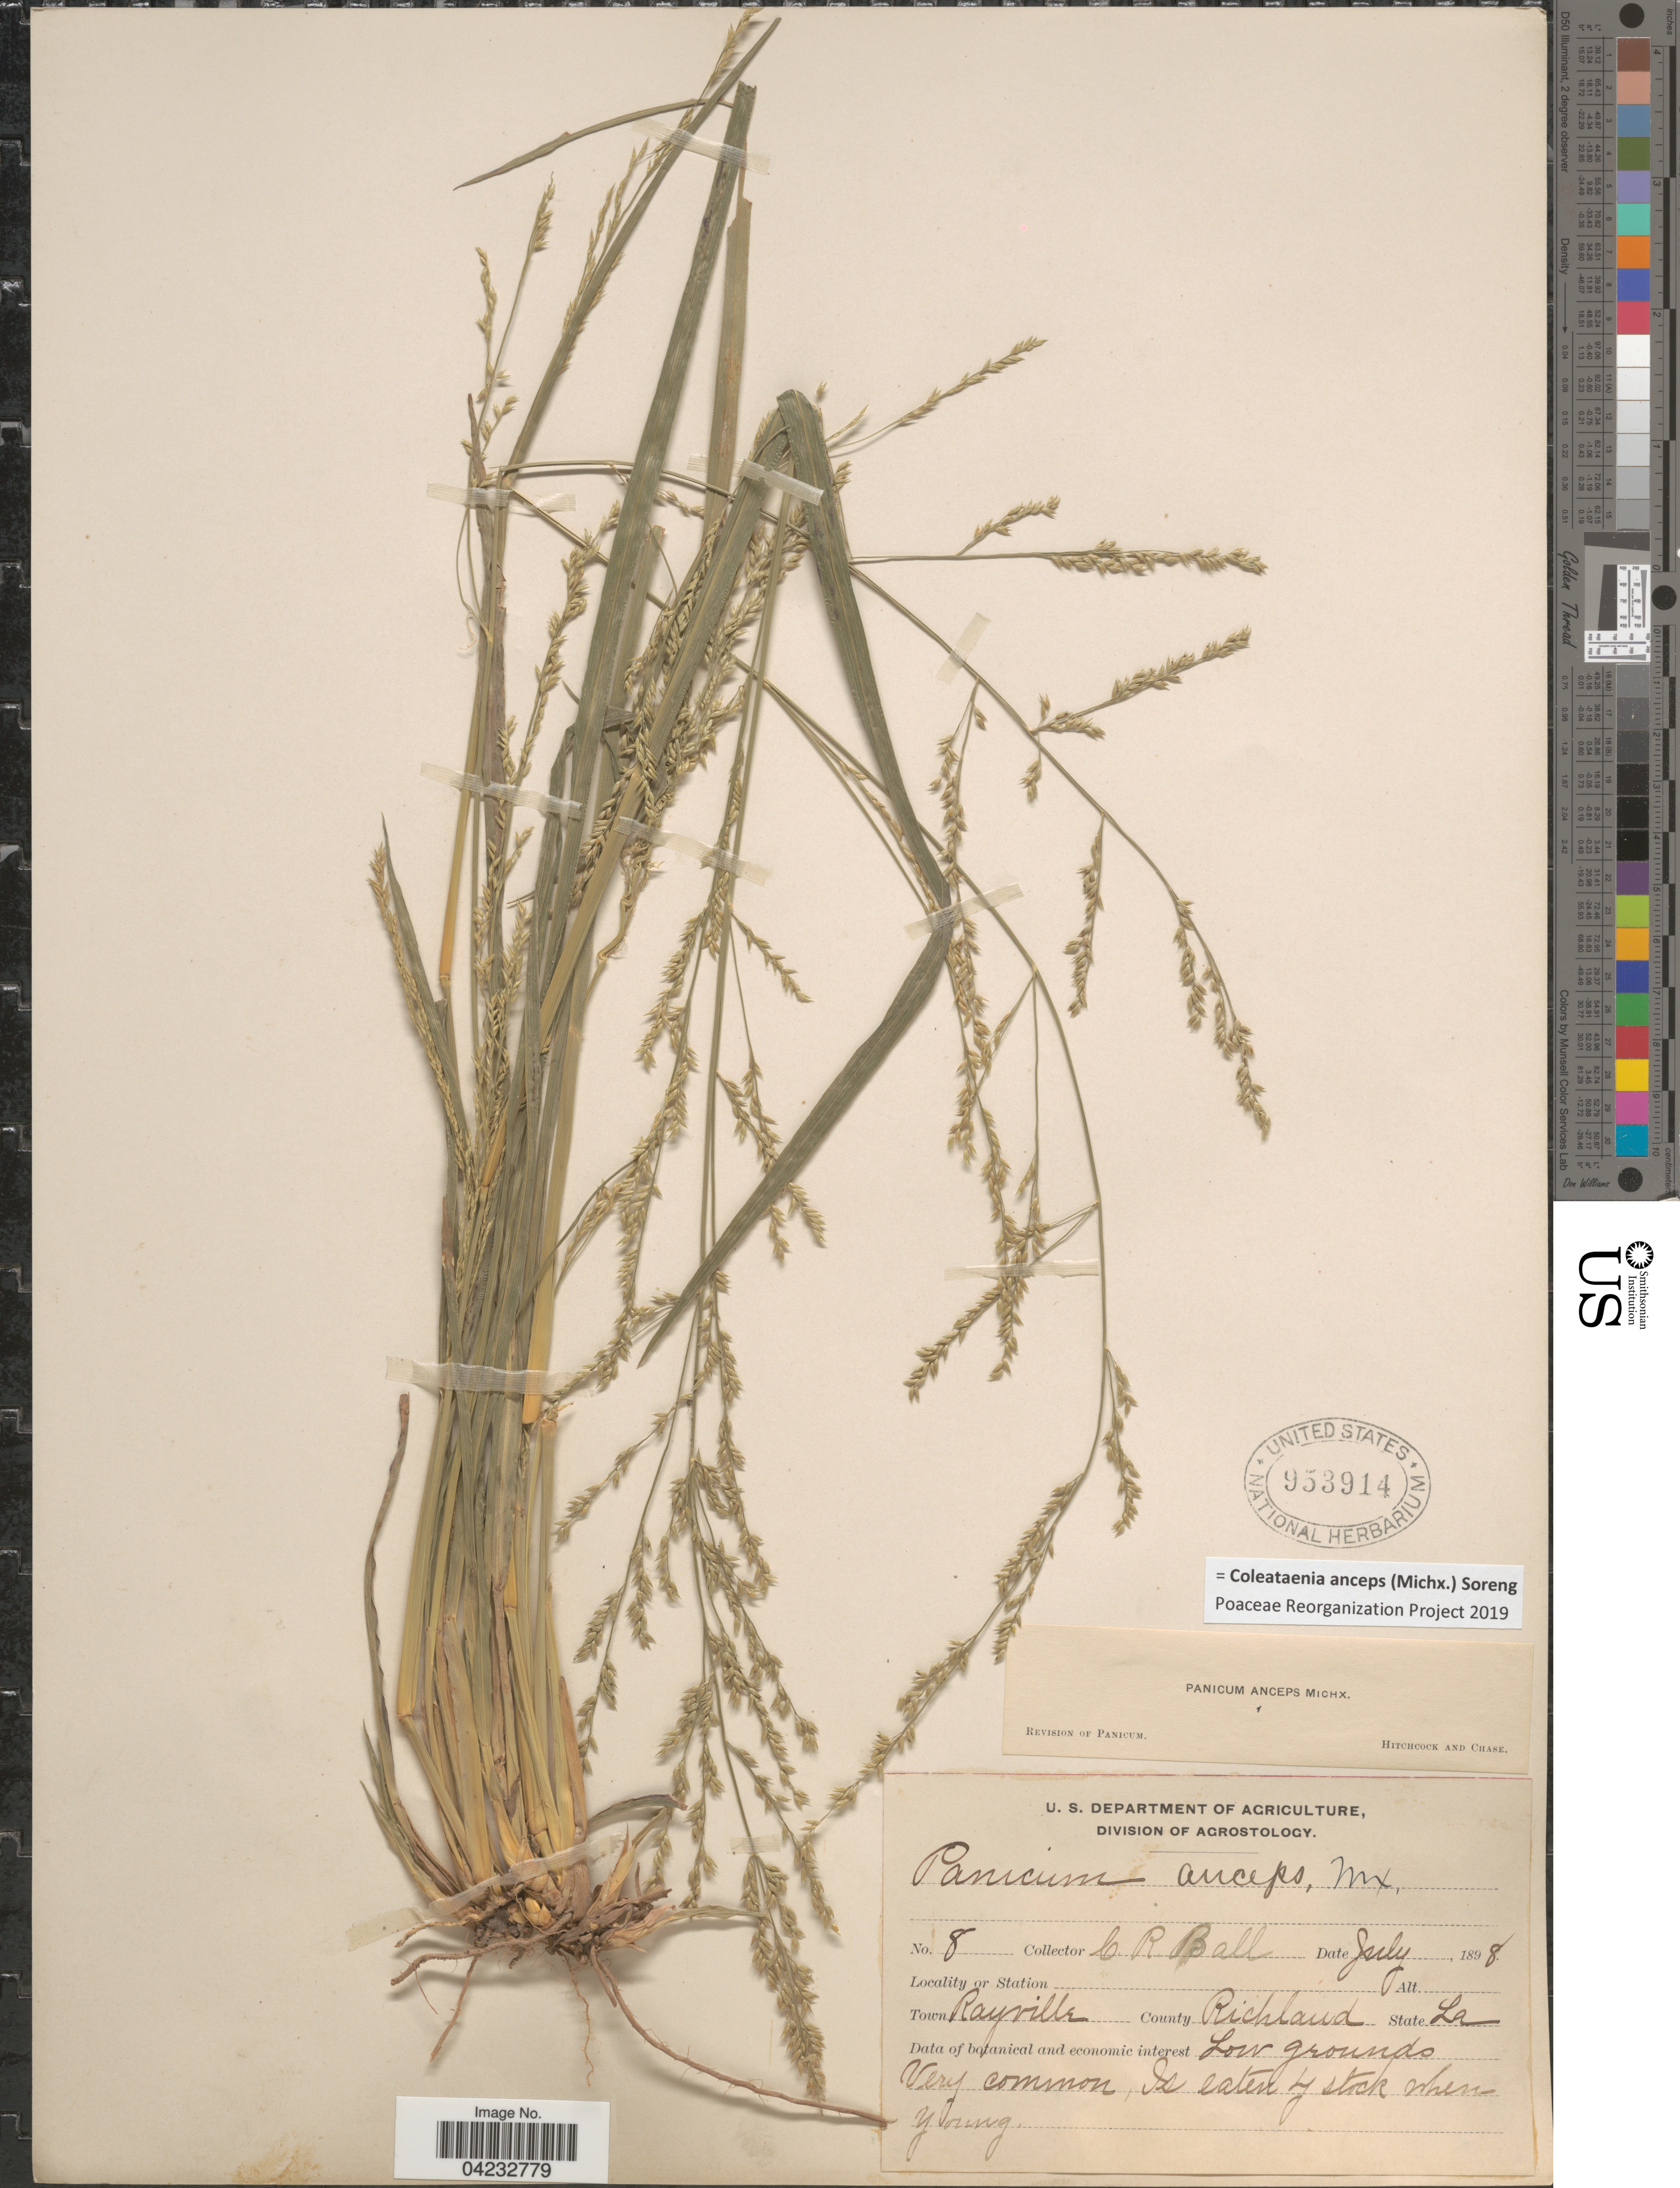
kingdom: Plantae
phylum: Tracheophyta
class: Liliopsida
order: Poales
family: Poaceae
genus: Coleataenia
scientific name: Coleataenia anceps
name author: (Michx.) Soreng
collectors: C. R. Ball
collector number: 8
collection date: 1898-07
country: United States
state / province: Louisiana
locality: Town Rayville. County Richland.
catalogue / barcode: US 953914